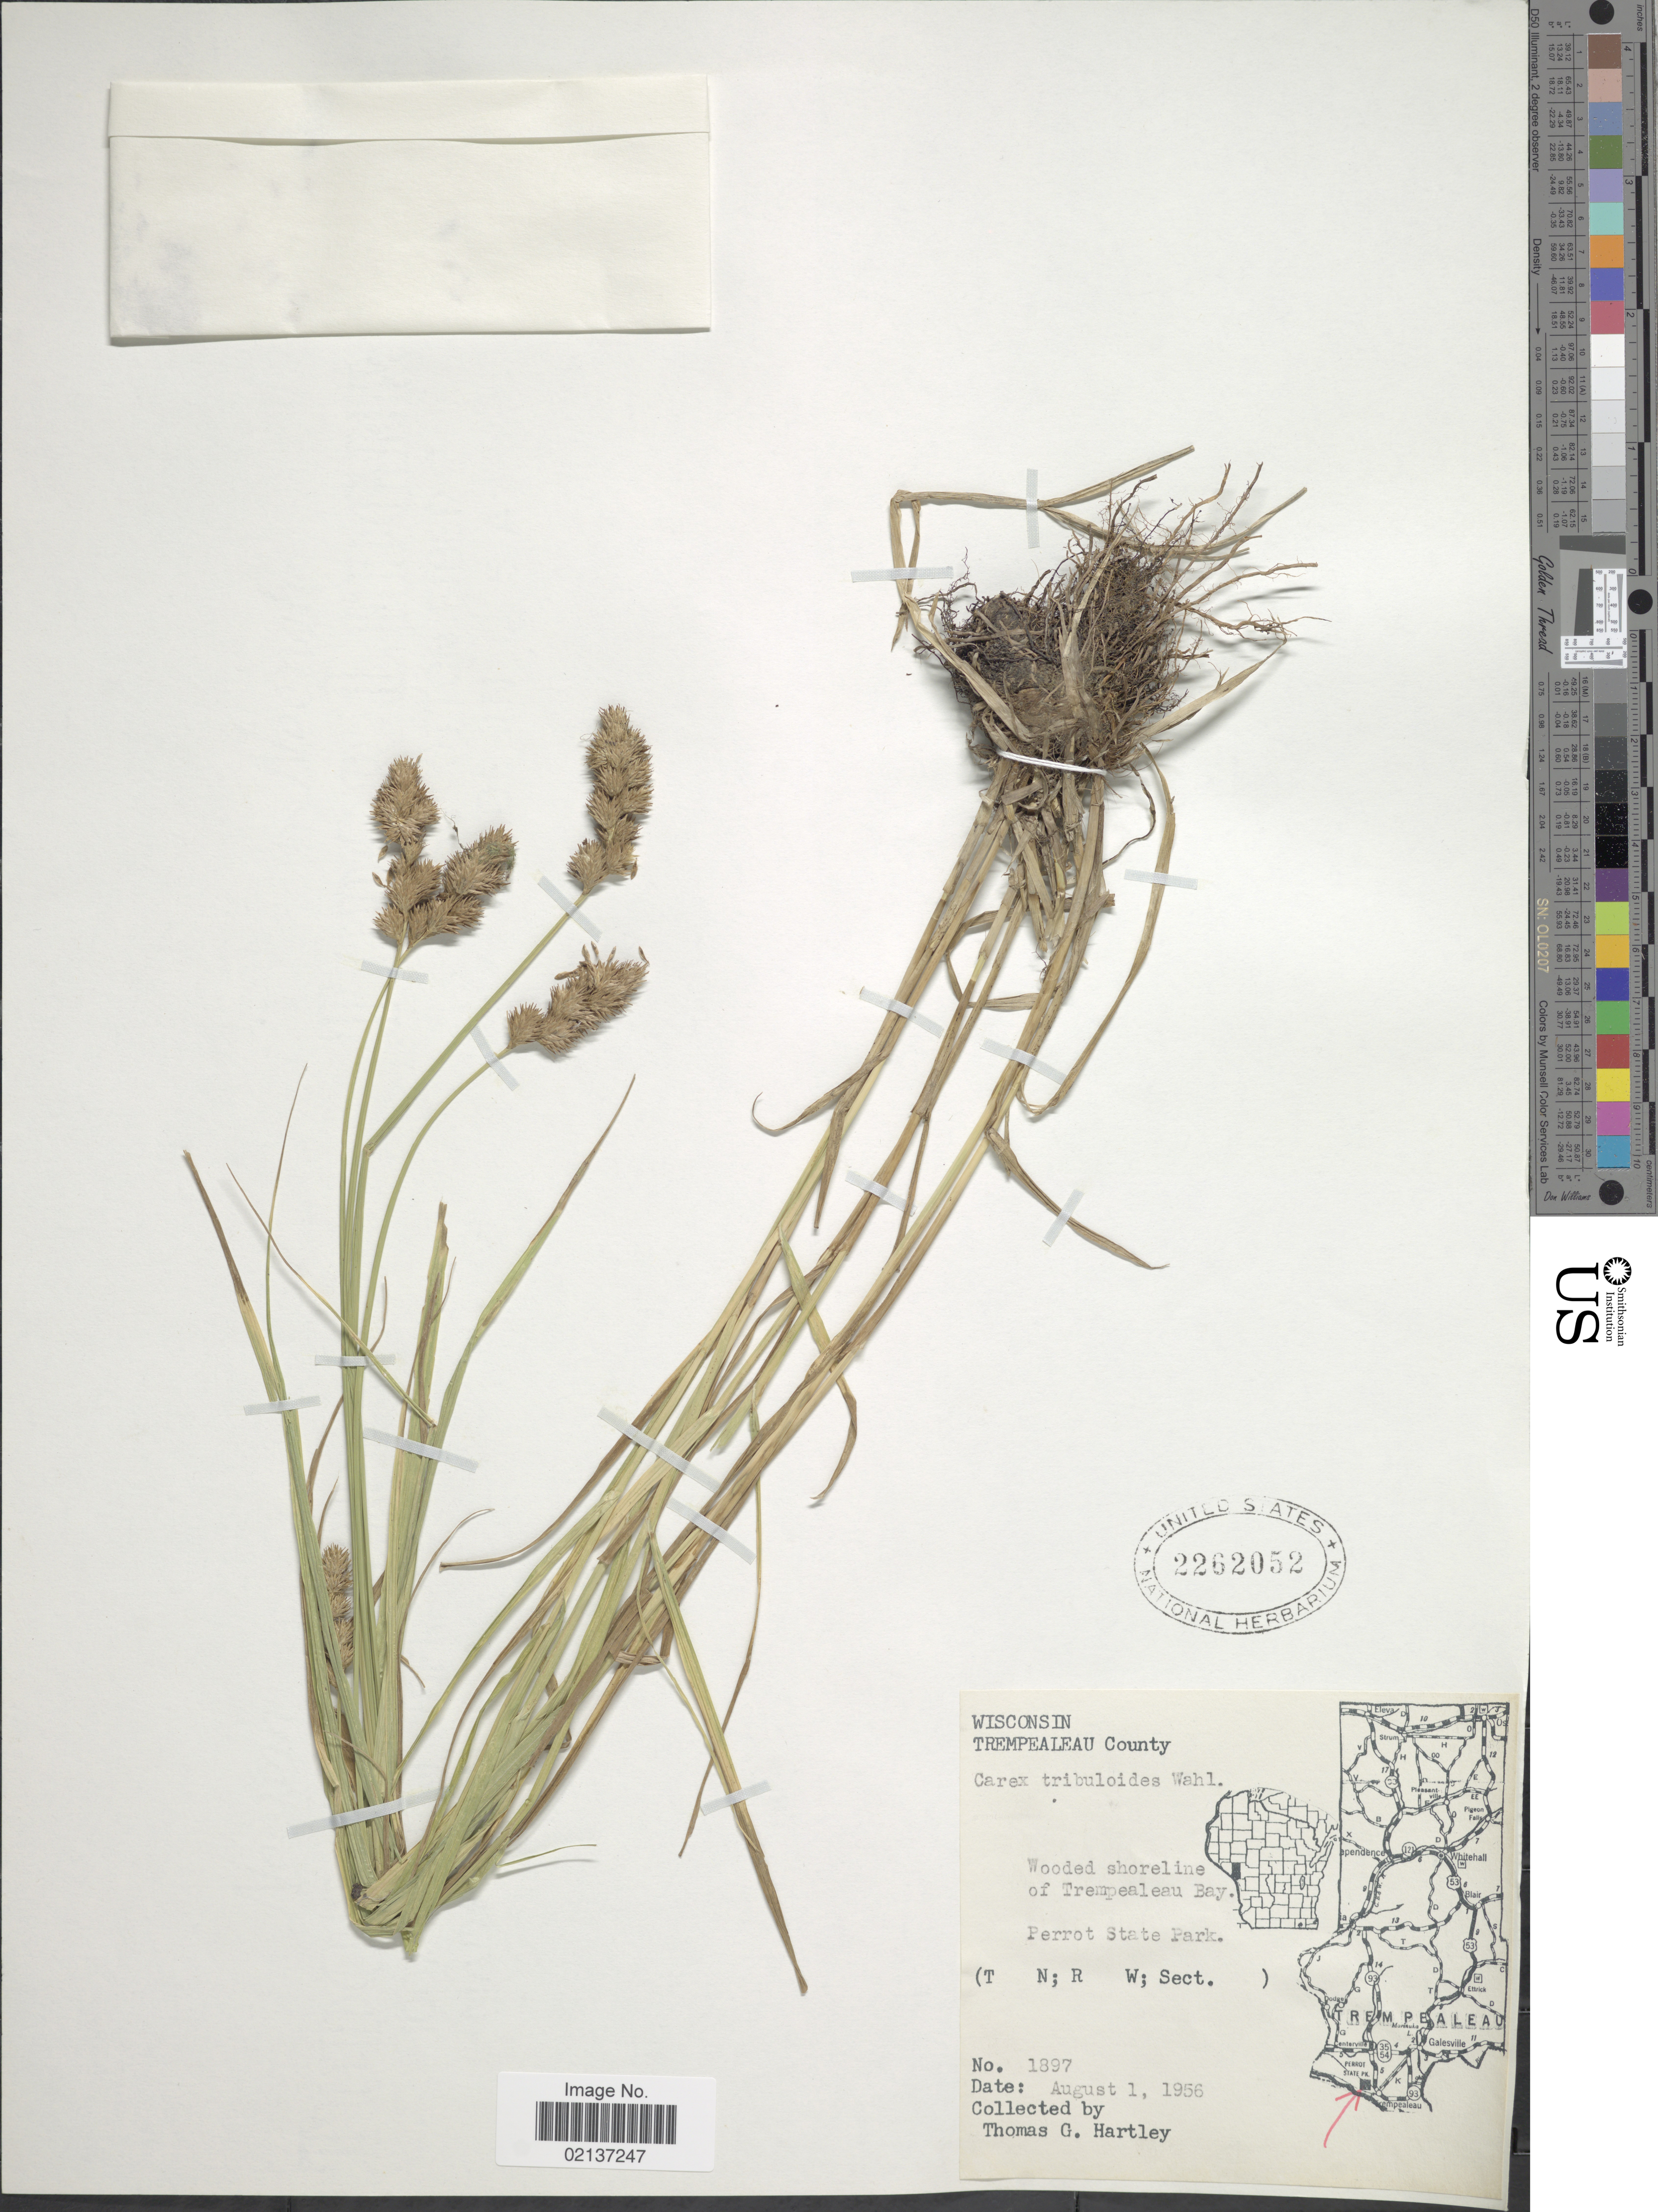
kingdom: Plantae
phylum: Tracheophyta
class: Liliopsida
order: Poales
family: Cyperaceae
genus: Carex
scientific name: Carex tribuloides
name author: Wahlenb.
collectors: T. G. Hartley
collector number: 1897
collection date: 1956-08-01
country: United States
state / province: Wisconsin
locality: Trempealeau County, wooded shoreline of Trempealeau Bay, Perrot State Park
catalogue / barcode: US 2262052